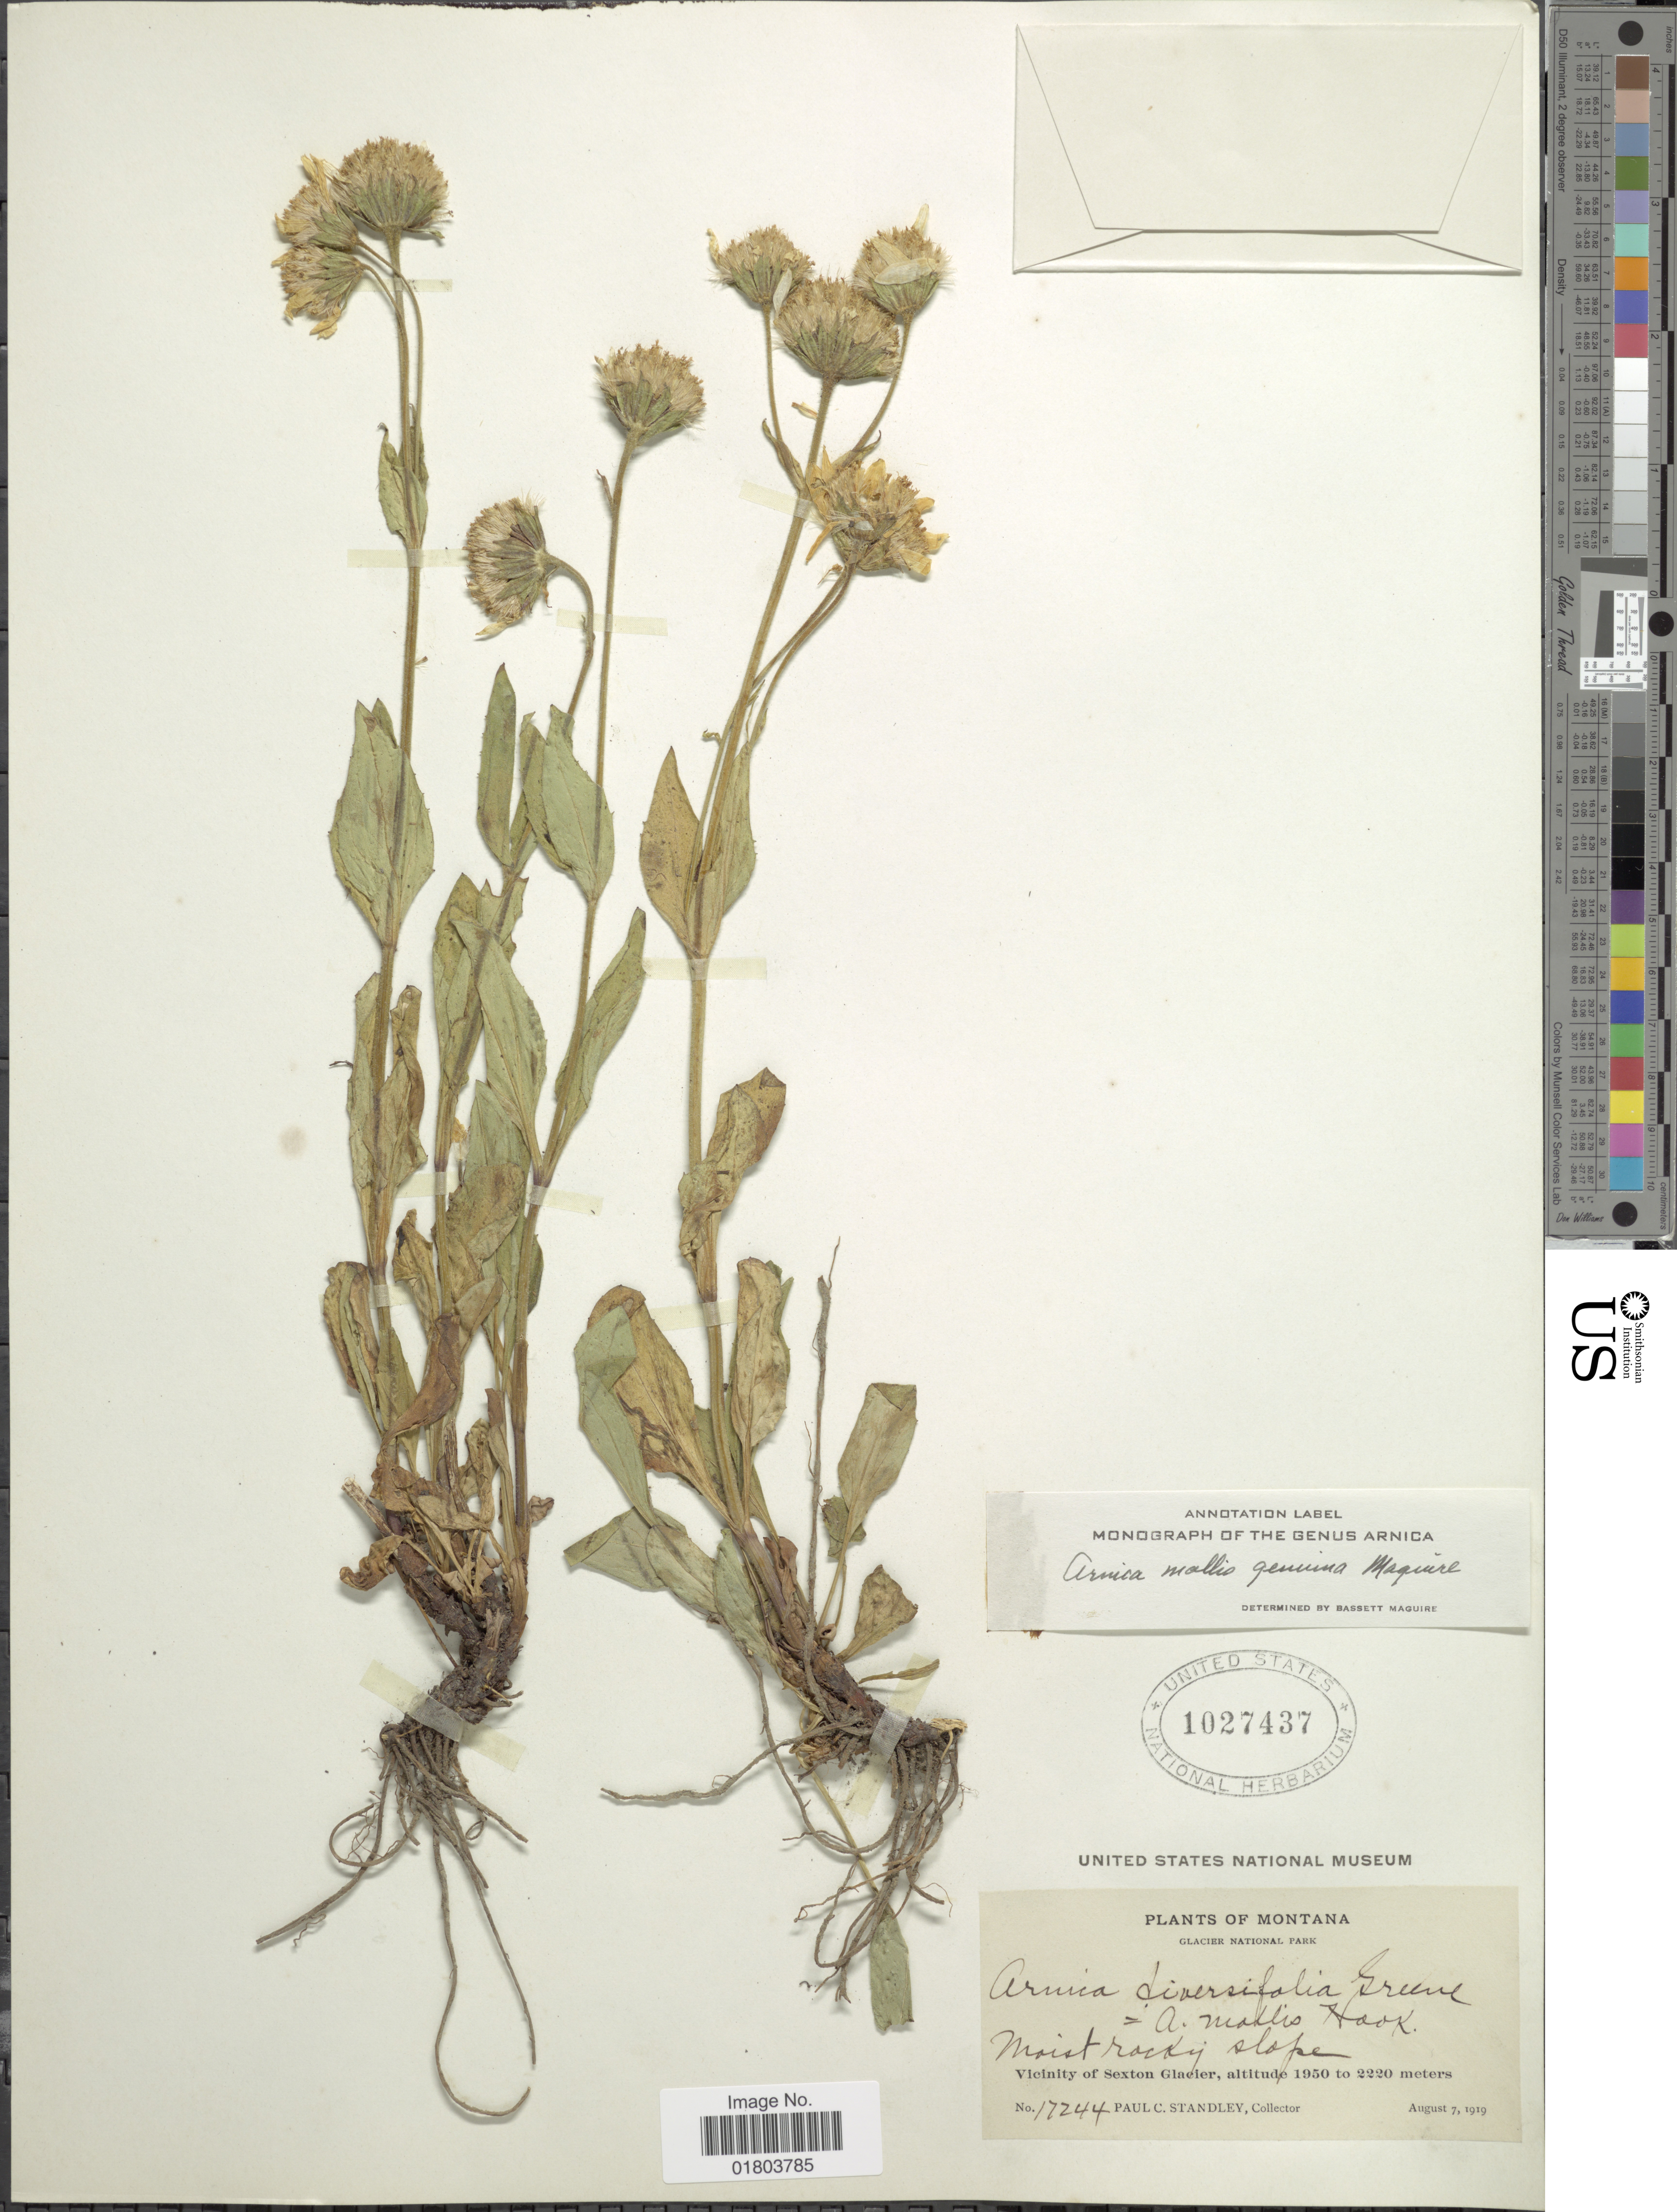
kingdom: Plantae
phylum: Tracheophyta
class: Magnoliopsida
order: Asterales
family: Asteraceae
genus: Arnica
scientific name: Arnica mollis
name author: Hook.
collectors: P. C. Standley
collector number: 17244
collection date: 1919-08-07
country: United States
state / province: Montana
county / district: Glacier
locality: Glacier National Park, Moist rocky slope, Vicinity of Sexton Glacier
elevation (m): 1950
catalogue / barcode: US 1027437